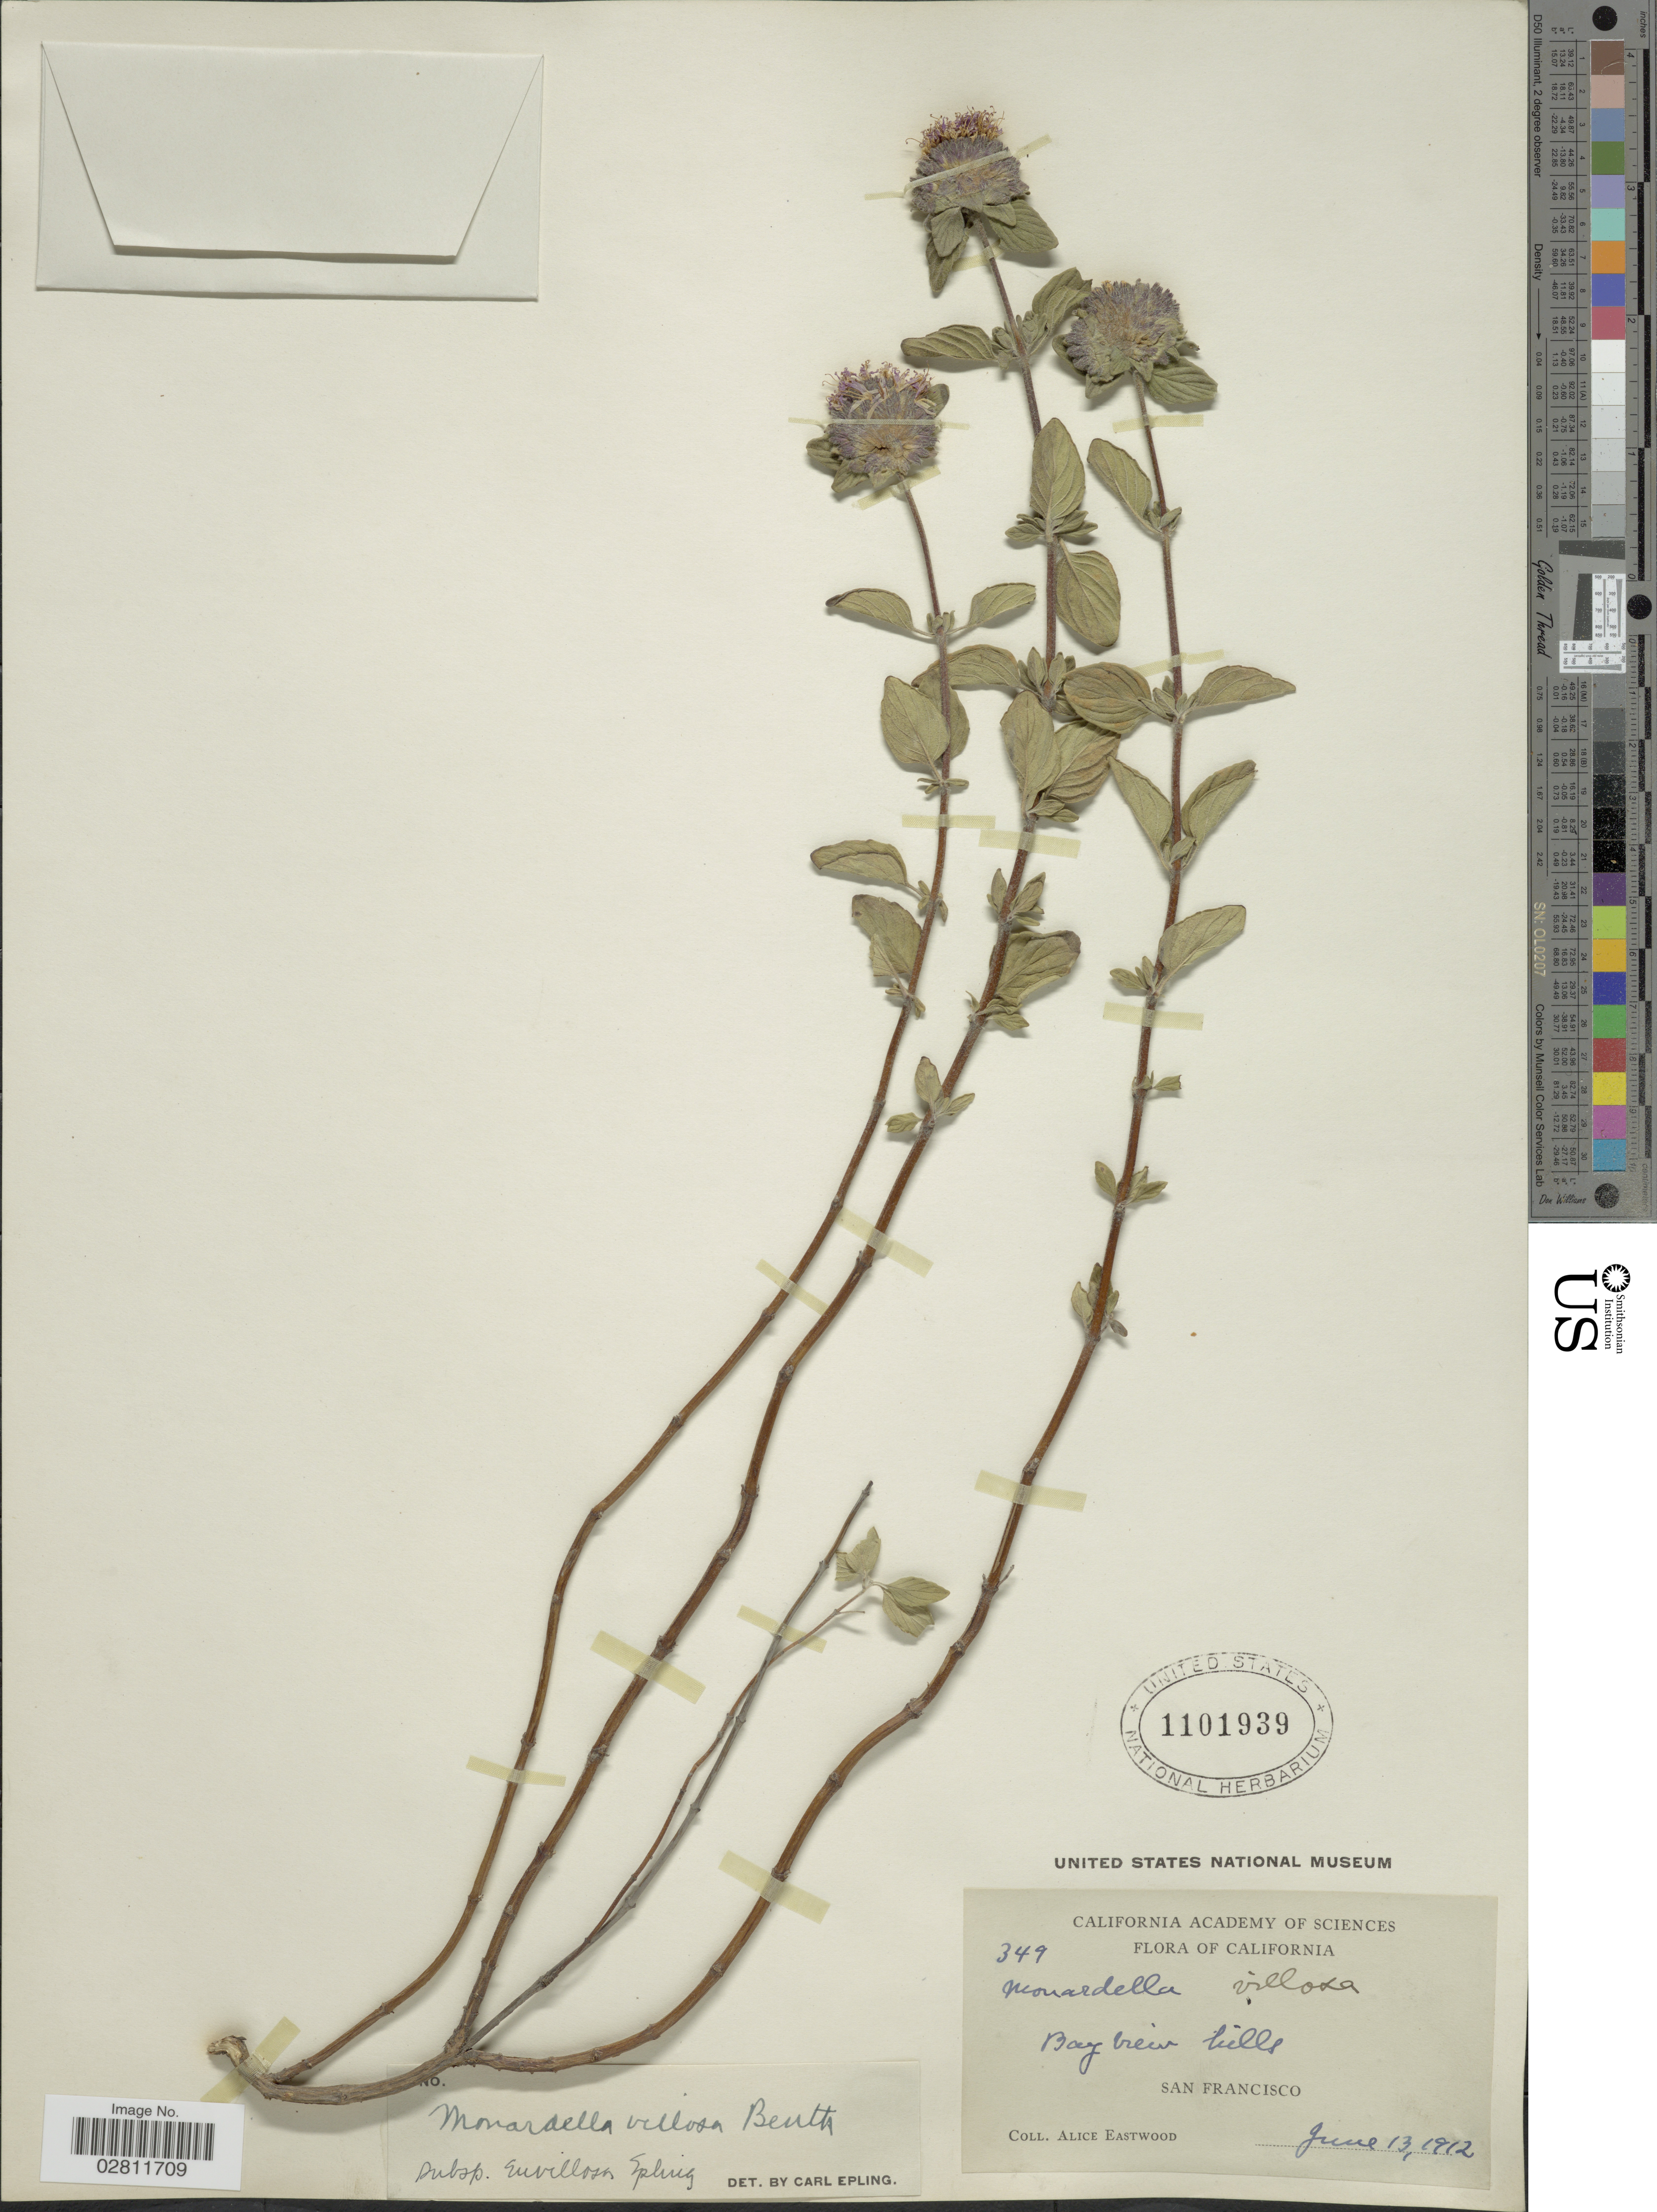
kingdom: Plantae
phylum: Tracheophyta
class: Magnoliopsida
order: Lamiales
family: Lamiaceae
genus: Monardella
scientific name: Monardella villosa subsp. euvillosa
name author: Epling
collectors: A. Eastwood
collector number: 349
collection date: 1912-06-13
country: United States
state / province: California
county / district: San Francisco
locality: Bay view hills. San Francisco.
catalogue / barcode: US 1101939